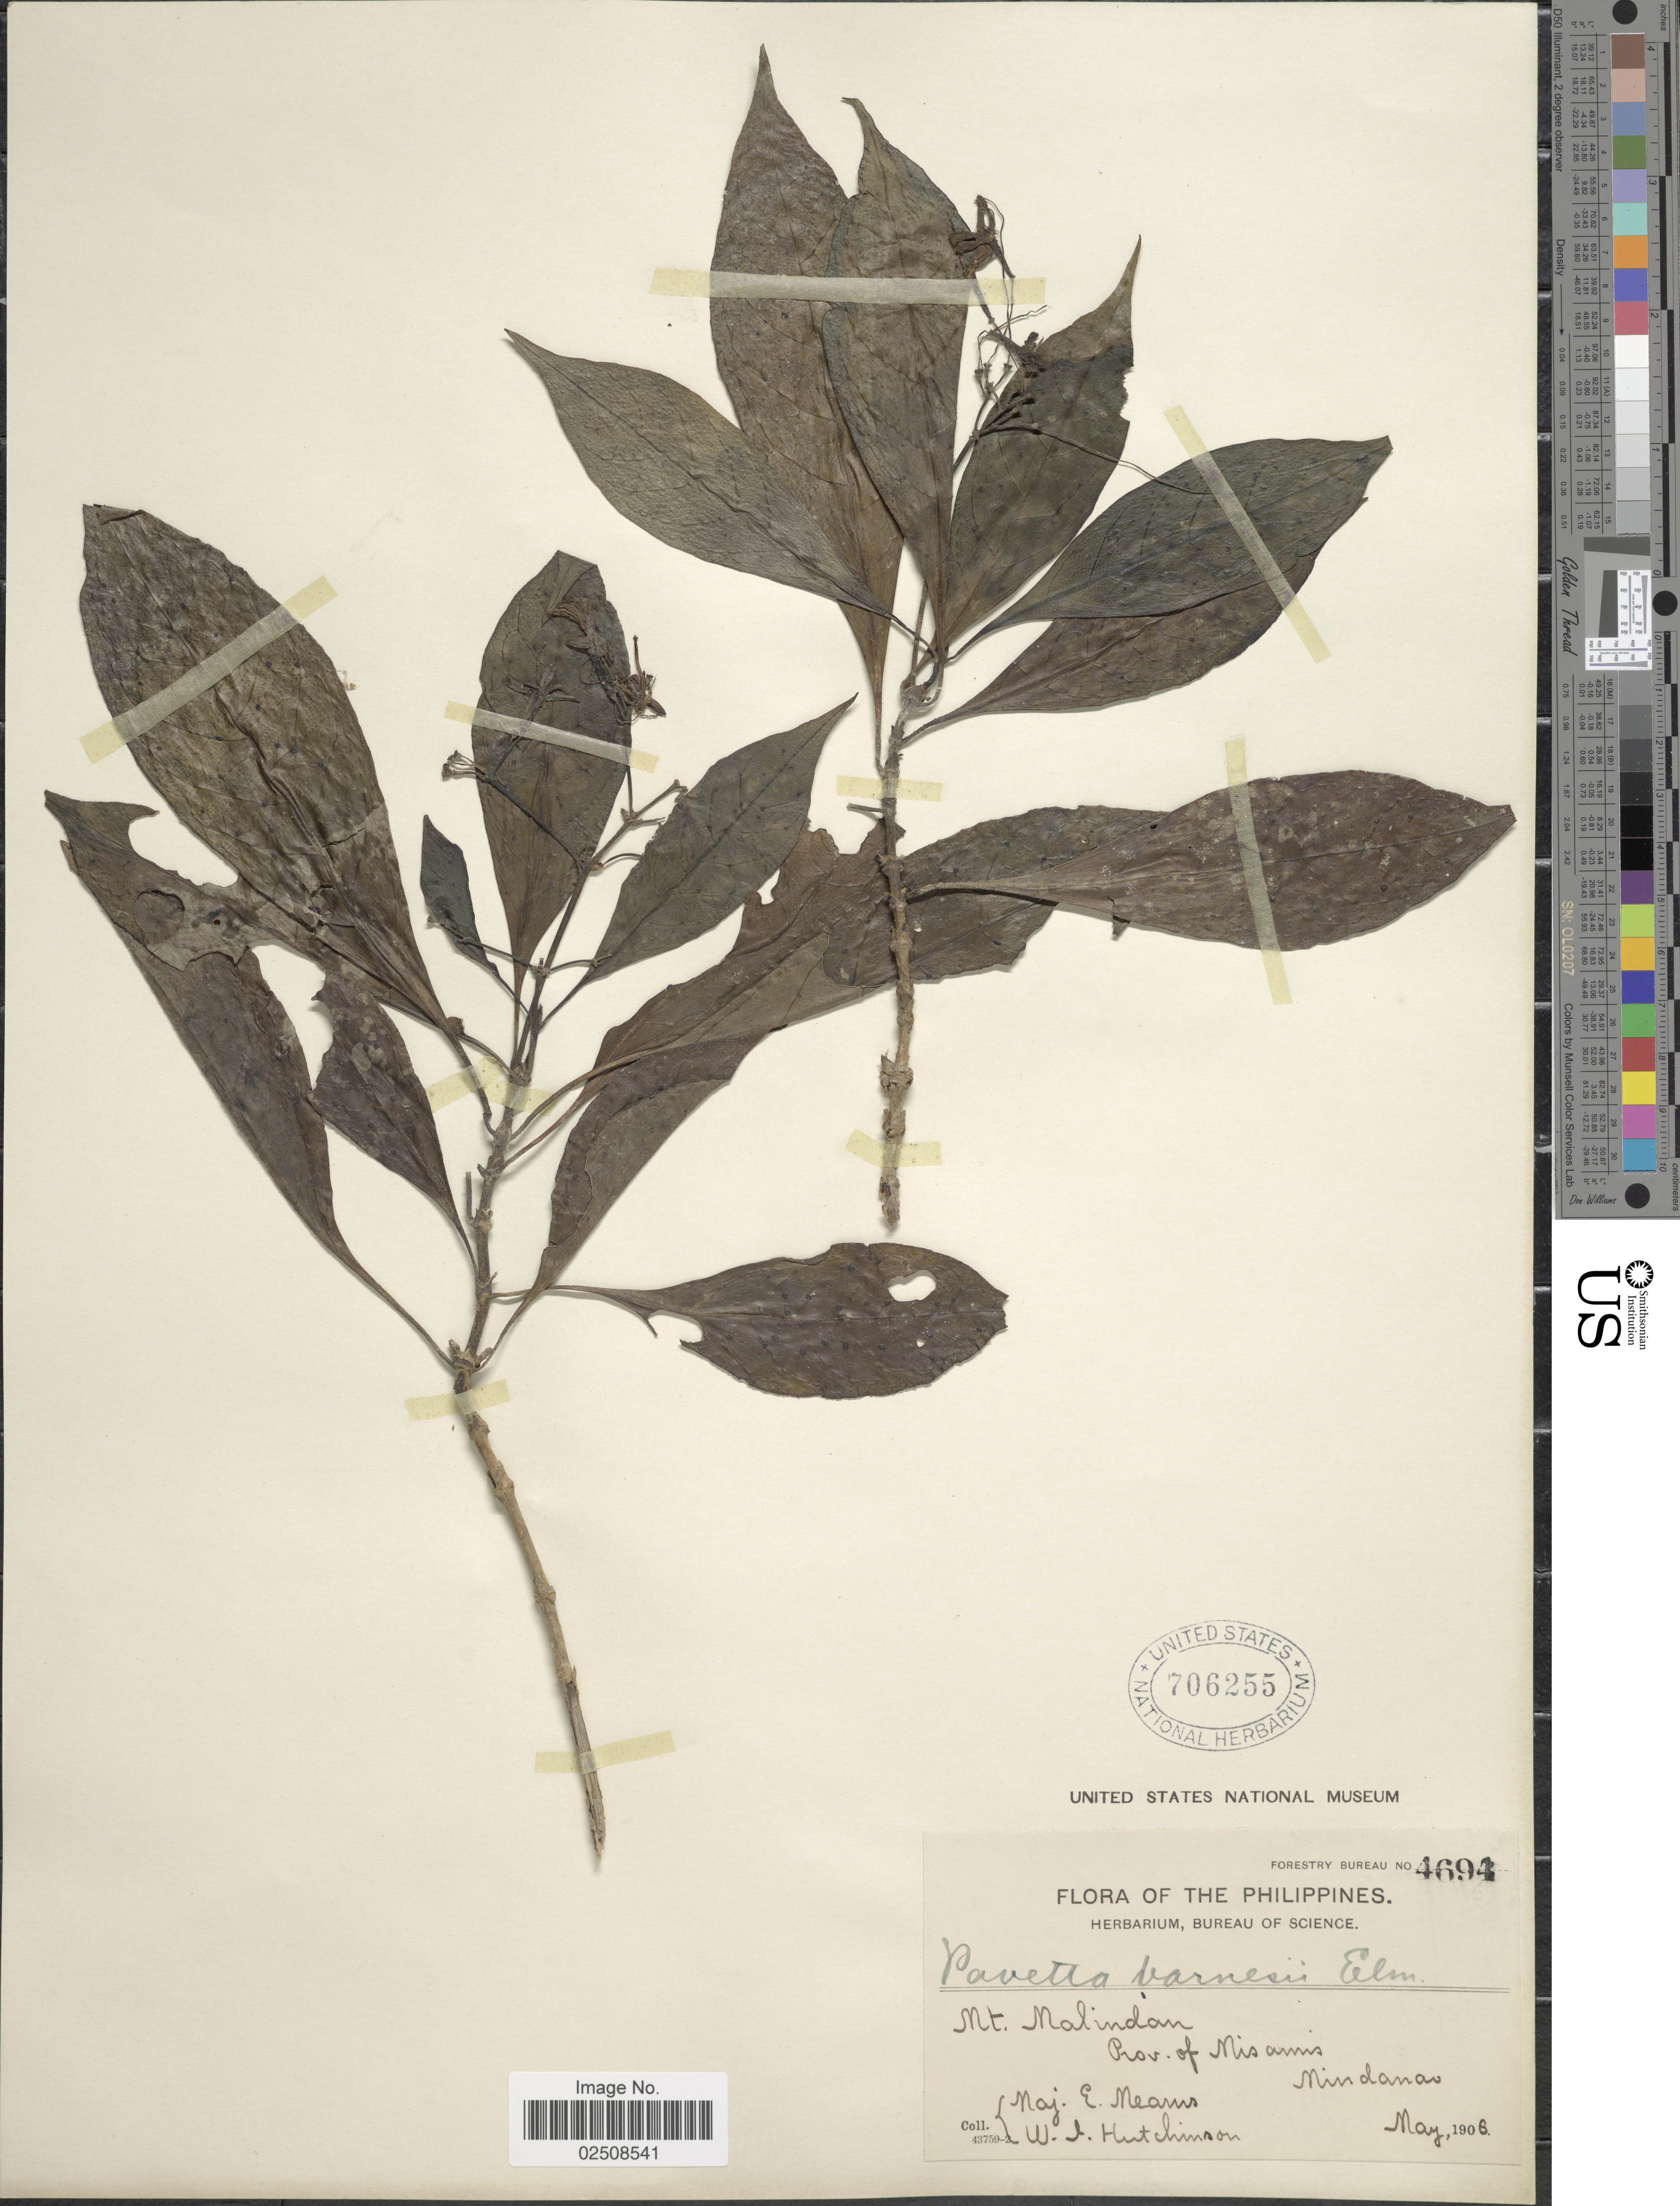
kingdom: Plantae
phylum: Tracheophyta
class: Magnoliopsida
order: Gentianales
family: Rubiaceae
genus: Pavetta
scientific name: Pavetta indica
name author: L.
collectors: E. A. Mearns & W. I. Hutchinson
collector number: Forestry Bureau 4694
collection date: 1906-05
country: Philippines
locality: Mt. Nalindam. Prov. of Nisamis. Mindanao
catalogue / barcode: US 706255